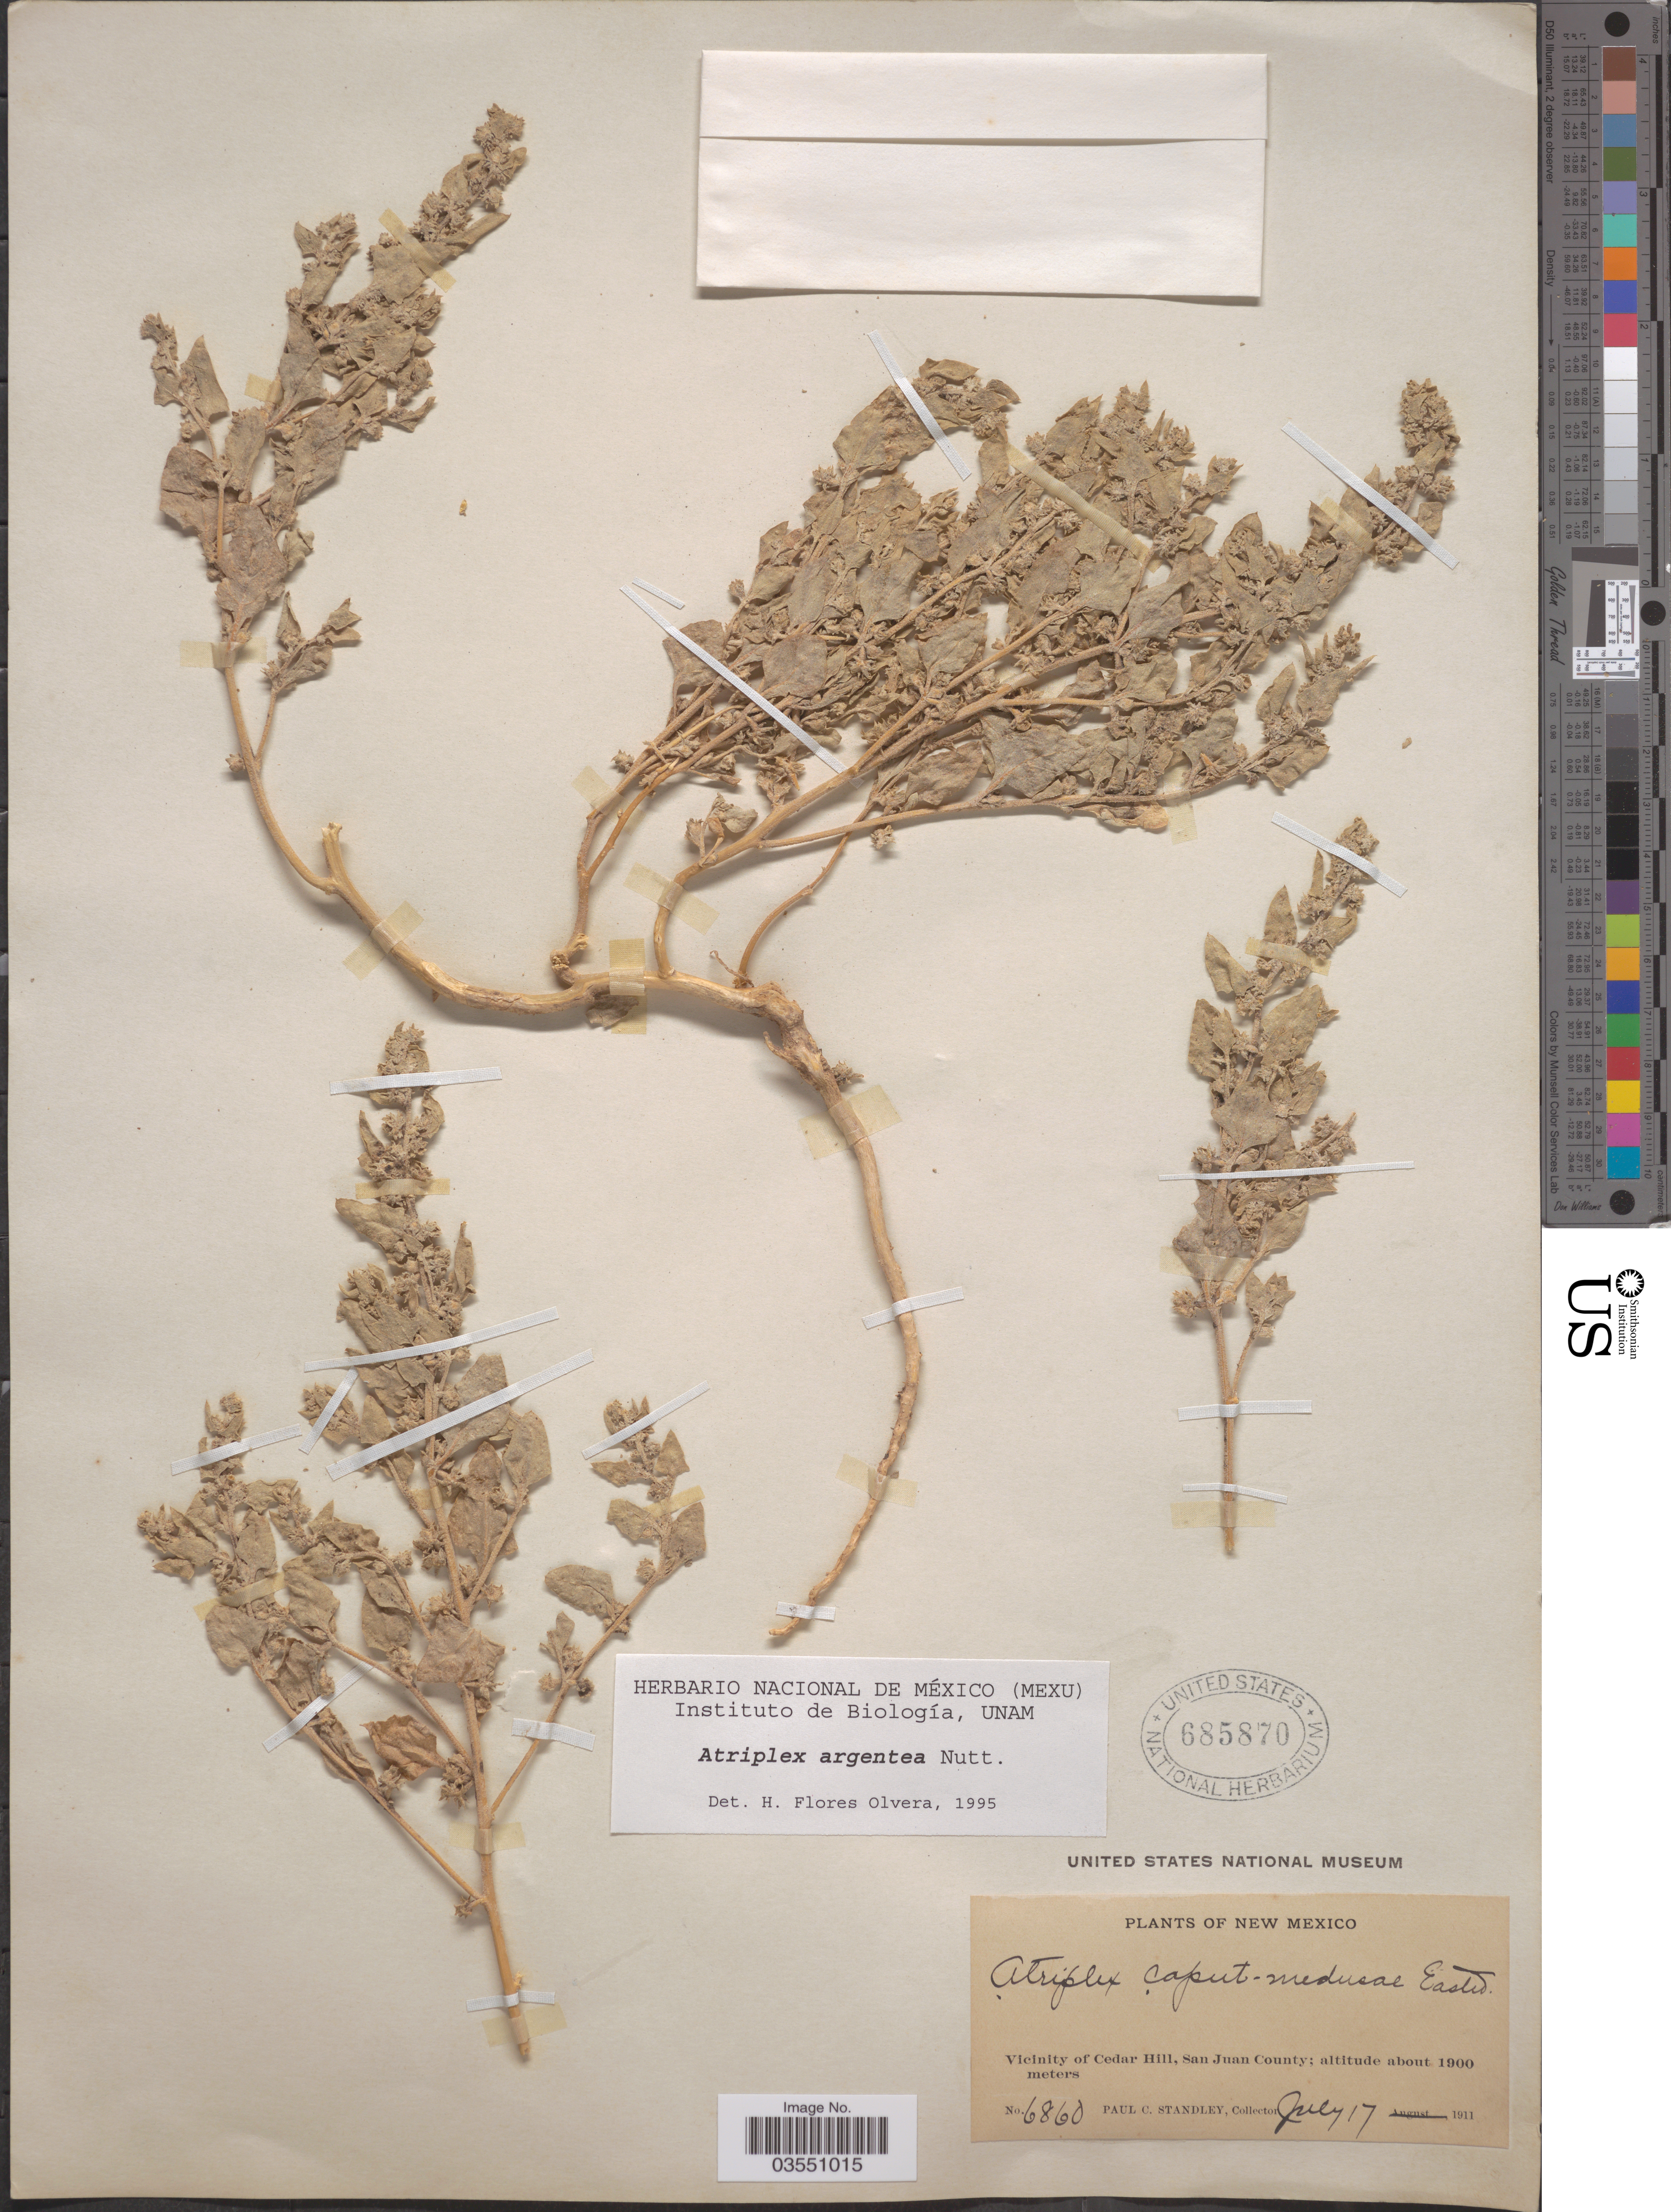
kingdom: Plantae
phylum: Tracheophyta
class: Magnoliopsida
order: Caryophyllales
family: Amaranthaceae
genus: Atriplex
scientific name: Atriplex argentea var. expansa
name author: (S. Watson) S.L. Welsh & Reveal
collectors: P. C. Standley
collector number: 6860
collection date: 1911-07-17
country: United States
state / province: New Mexico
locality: Vicinity of Cedar Hill, San Juan County.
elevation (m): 1900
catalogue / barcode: US 685870